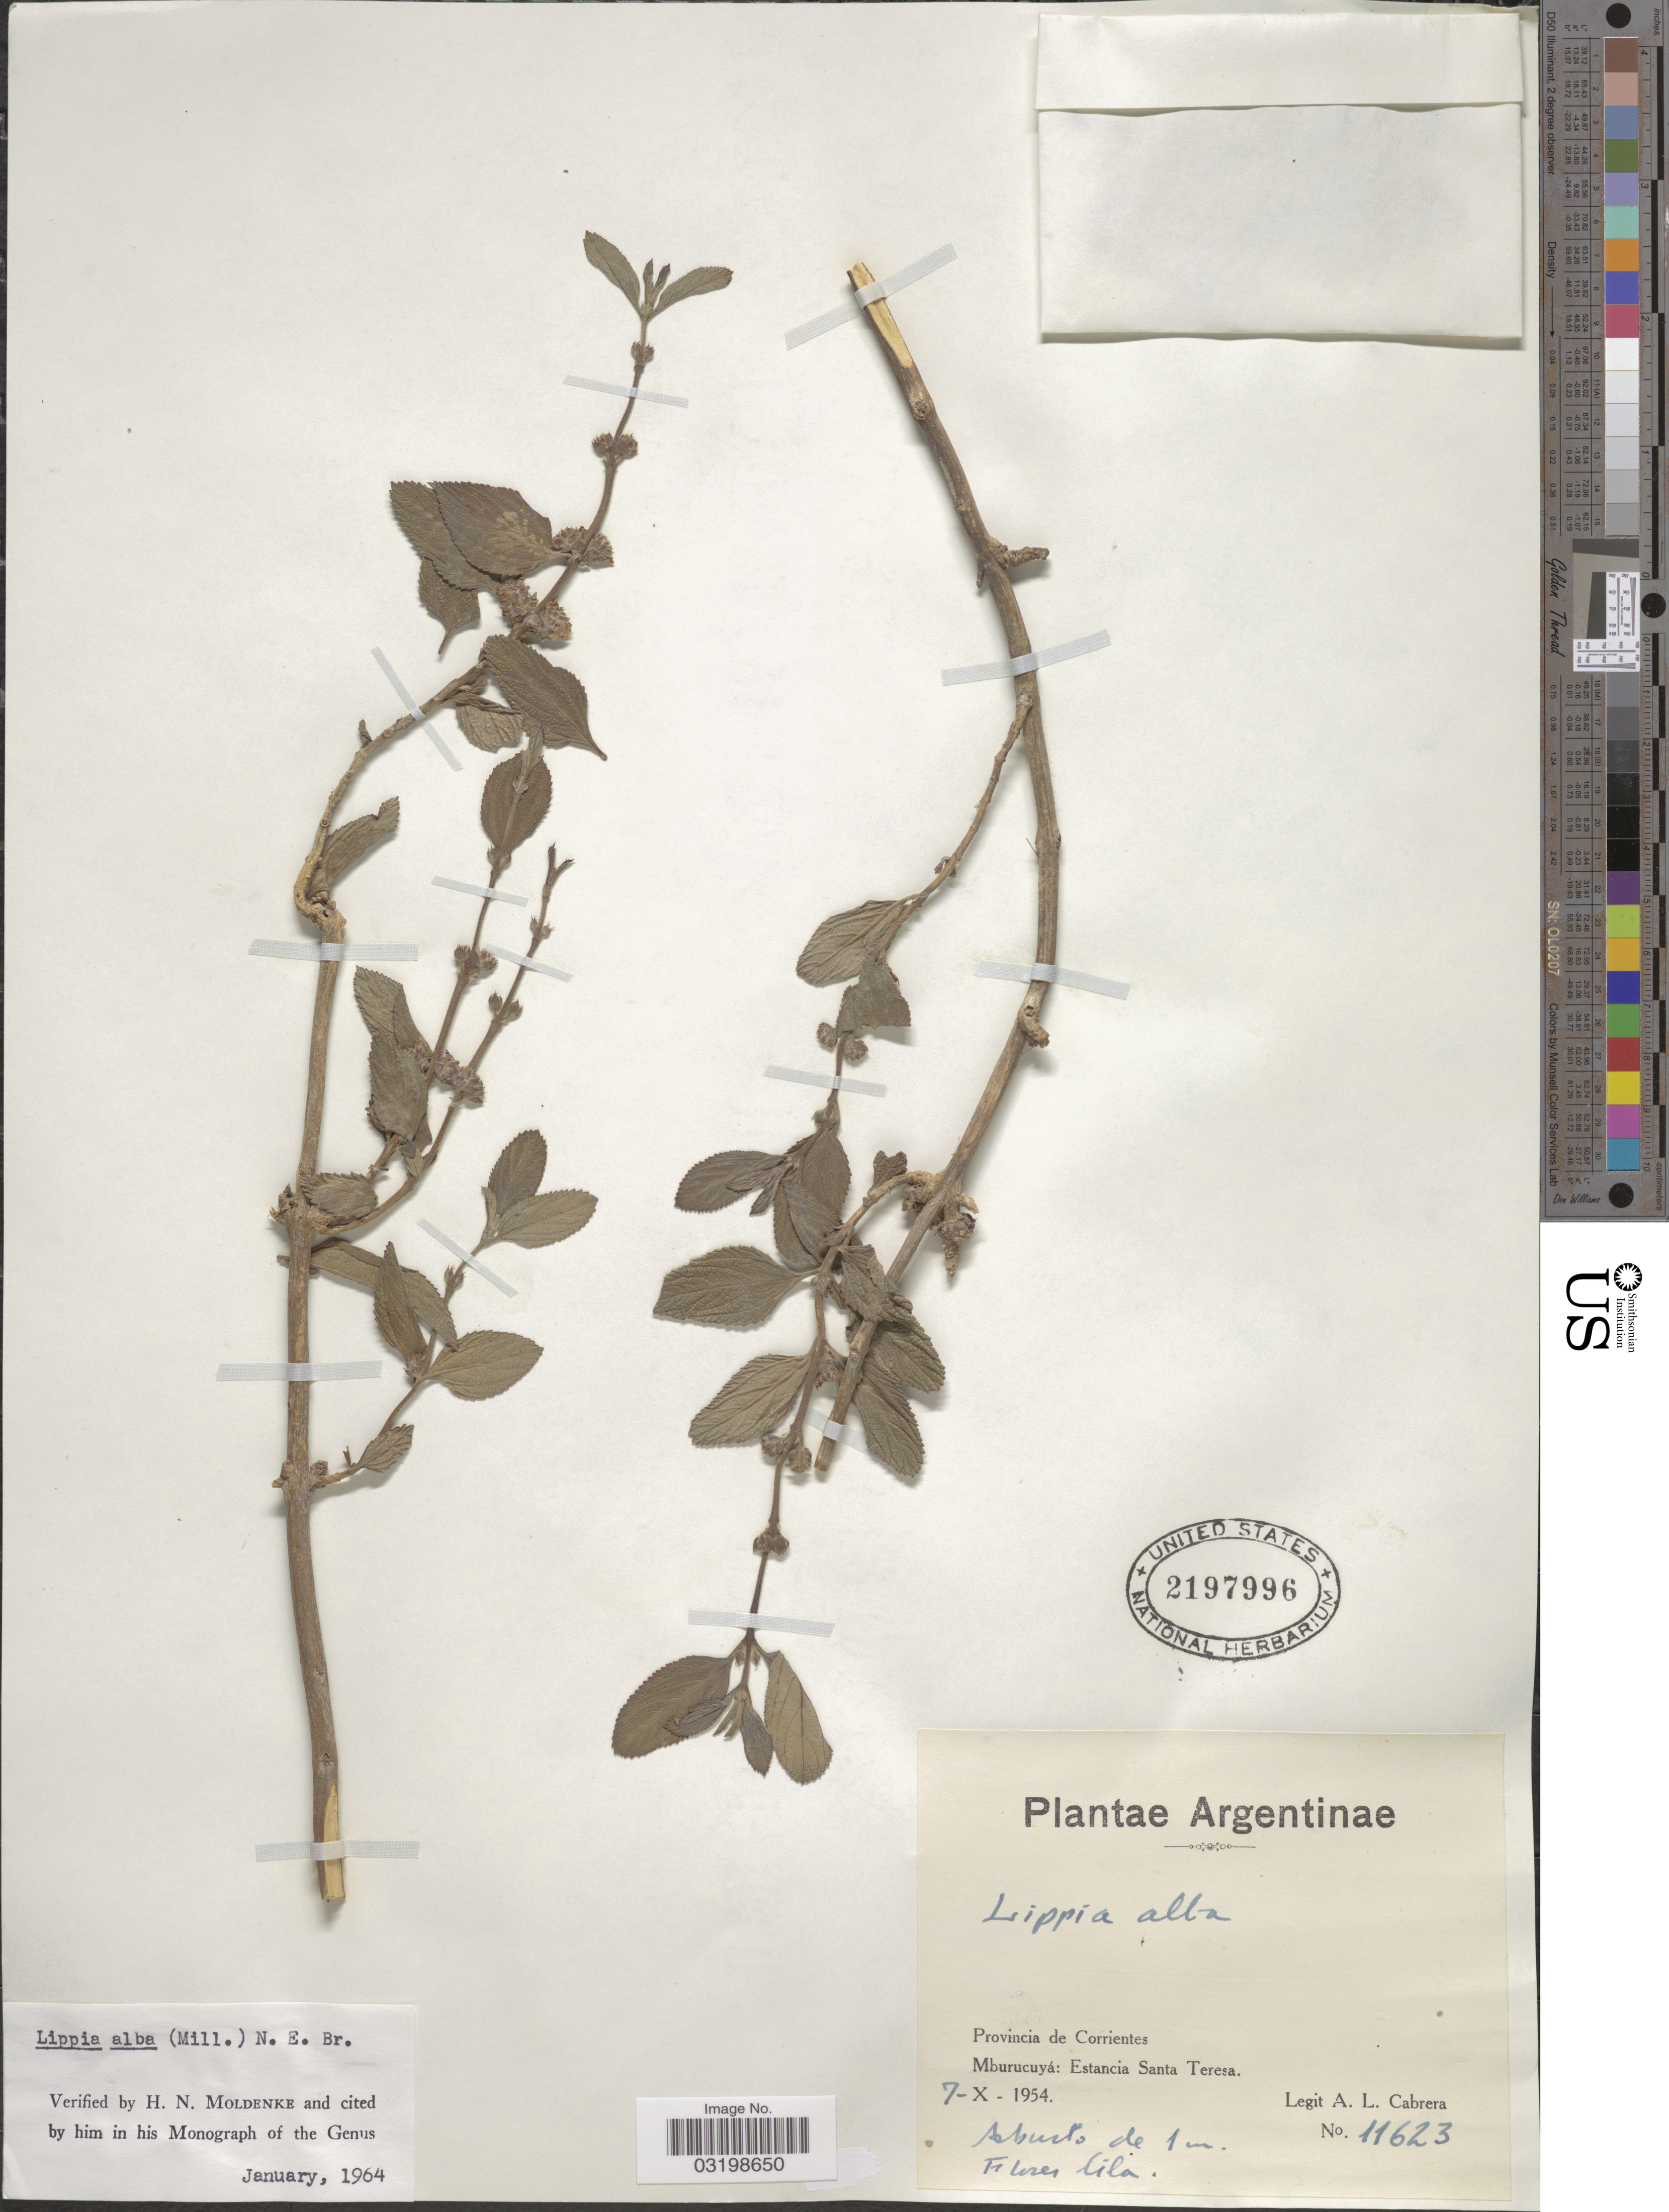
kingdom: Plantae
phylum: Tracheophyta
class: Magnoliopsida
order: Lamiales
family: Verbenaceae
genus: Lippia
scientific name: Lippia alba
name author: (Mill.) N.E. Br. ex Britton & P. Wilson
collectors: A. L. Cabrera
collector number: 11623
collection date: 1954-10-07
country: Argentina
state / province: Corrientes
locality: Mburucuyá: Estancia Santa Teresa.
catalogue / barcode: US 2197996